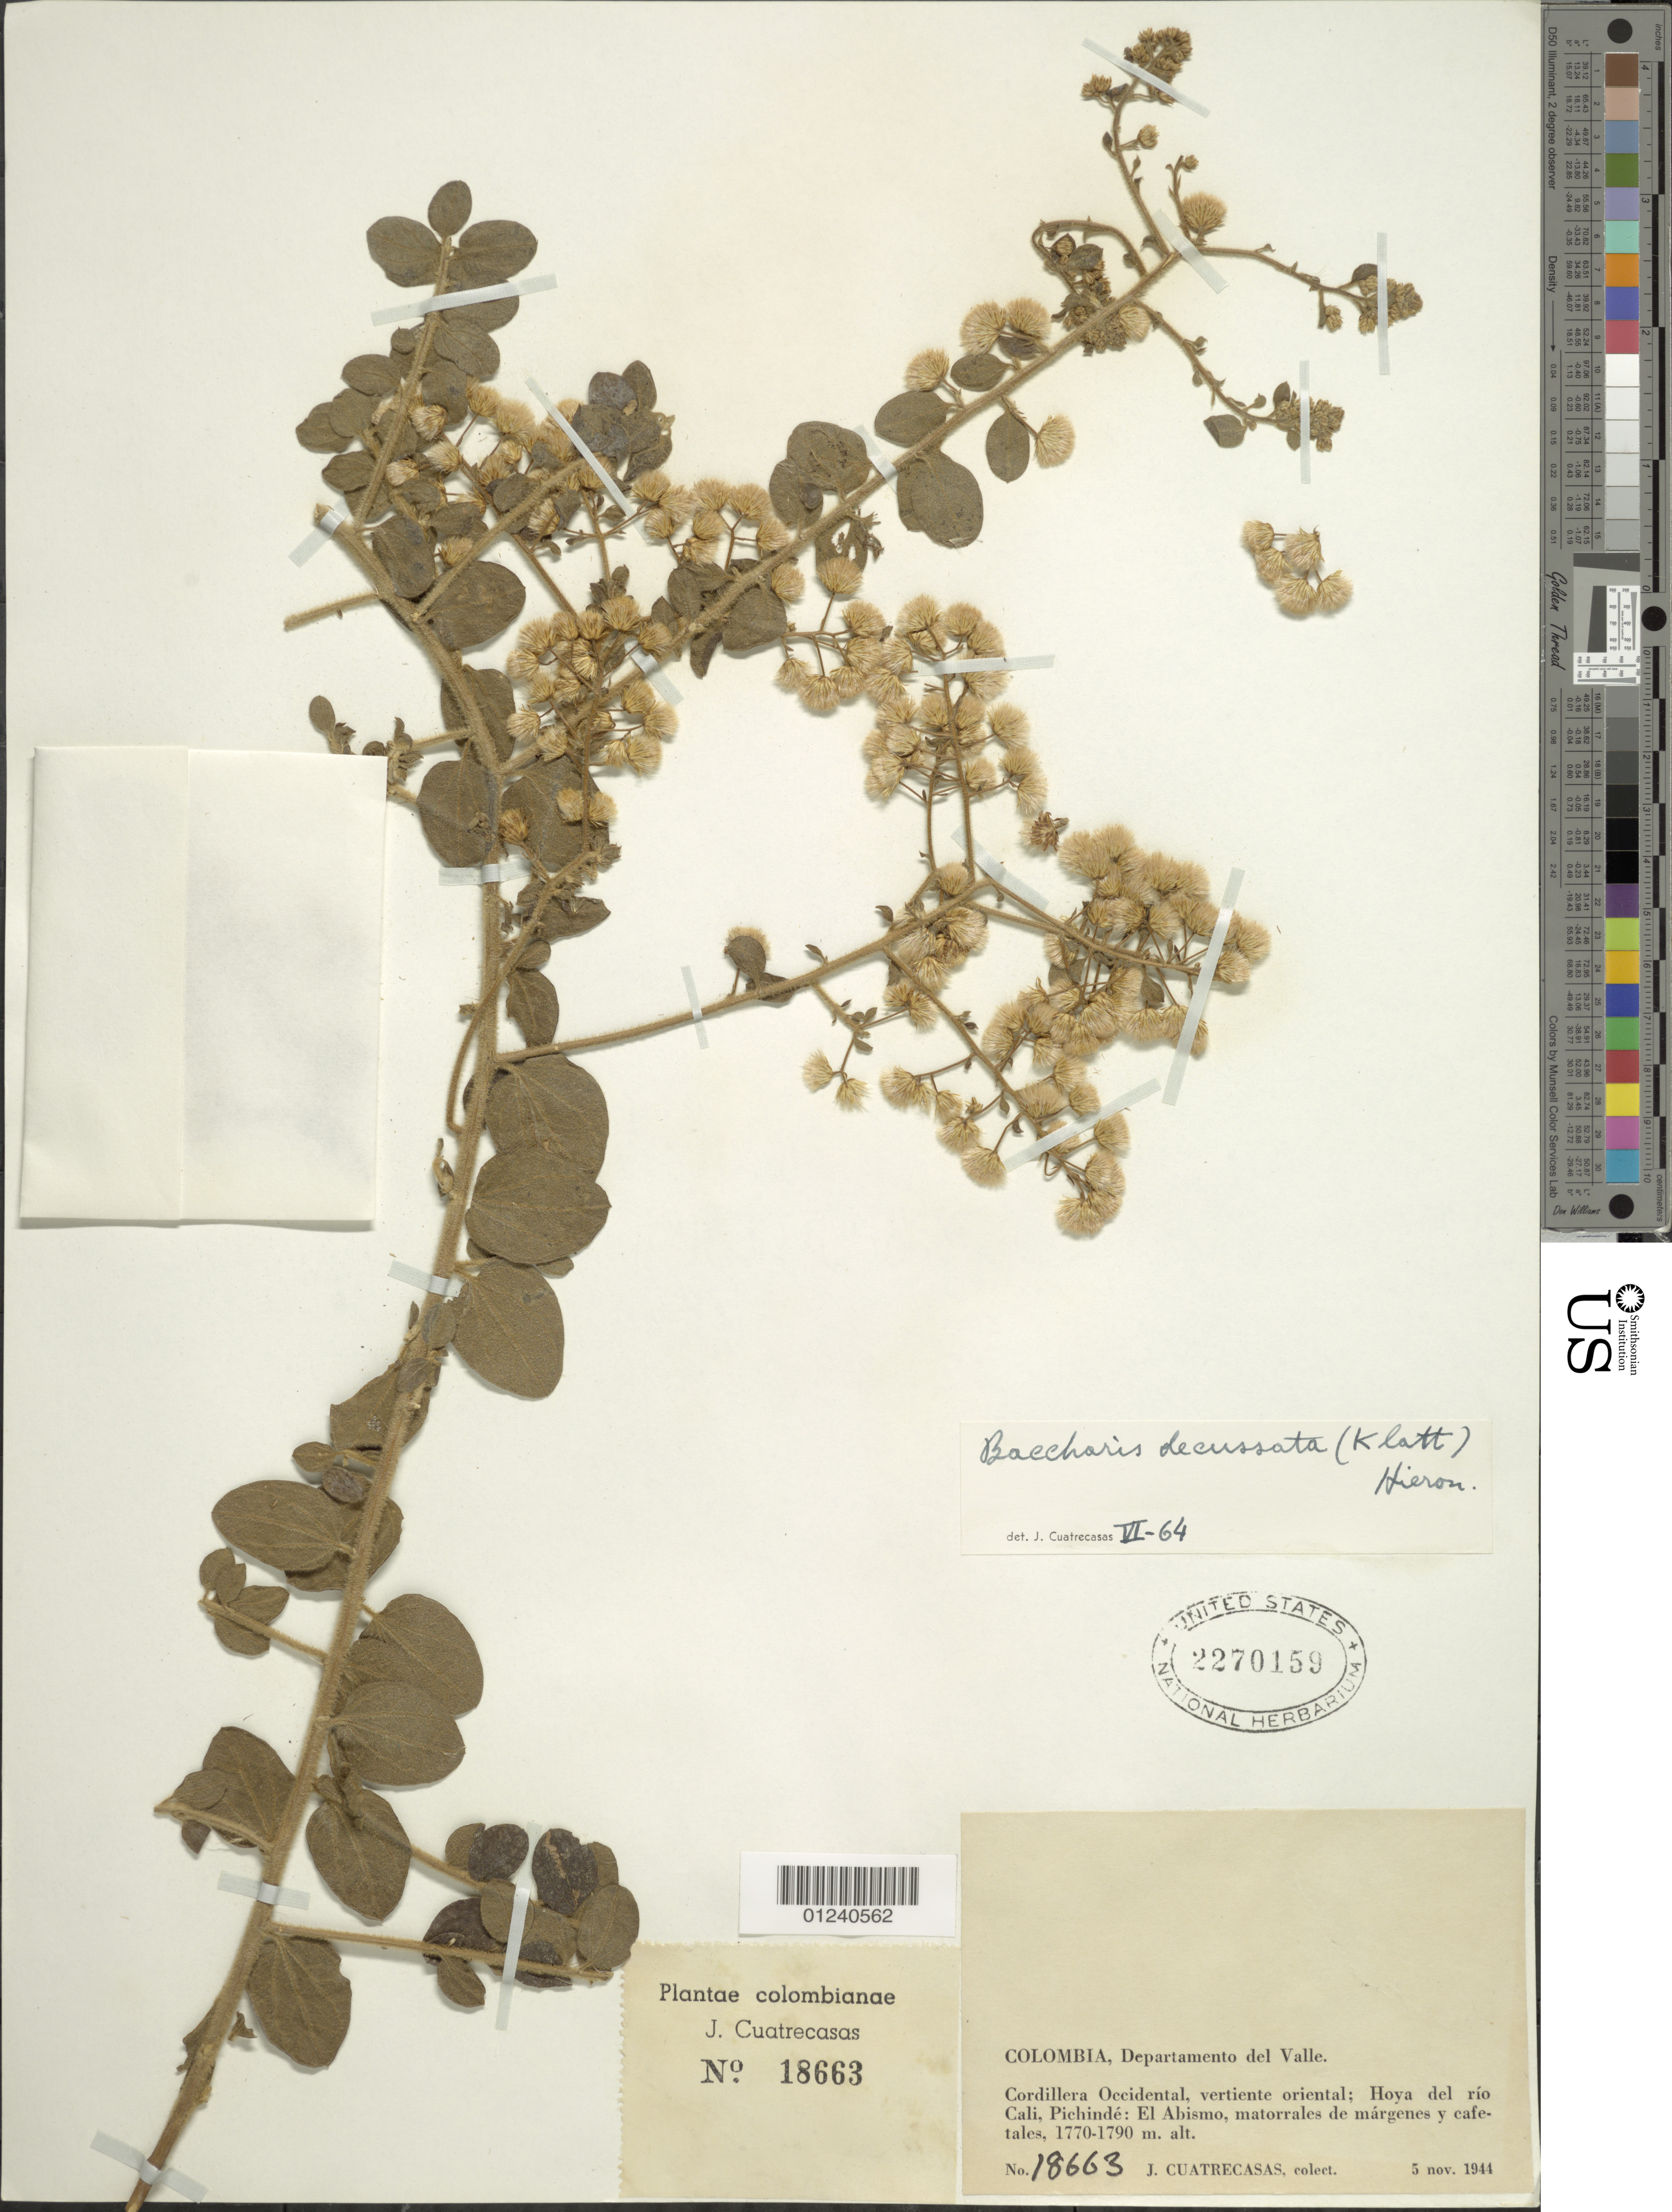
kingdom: Plantae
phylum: Tracheophyta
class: Magnoliopsida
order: Asterales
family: Asteraceae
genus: Baccharis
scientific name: Baccharis decussata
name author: (Klatt) Hieron.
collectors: J. Cuatrecasas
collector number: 18663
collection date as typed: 05 Nov 1944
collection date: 1944-11-05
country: Colombia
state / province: Valle del Cauca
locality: Cordillera Occidental, Vertiente Oriental; Hoya del Rio Cali, Pichinde: el Abismo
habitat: matorrales de margenes y cafetales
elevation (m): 1770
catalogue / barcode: US 2270159